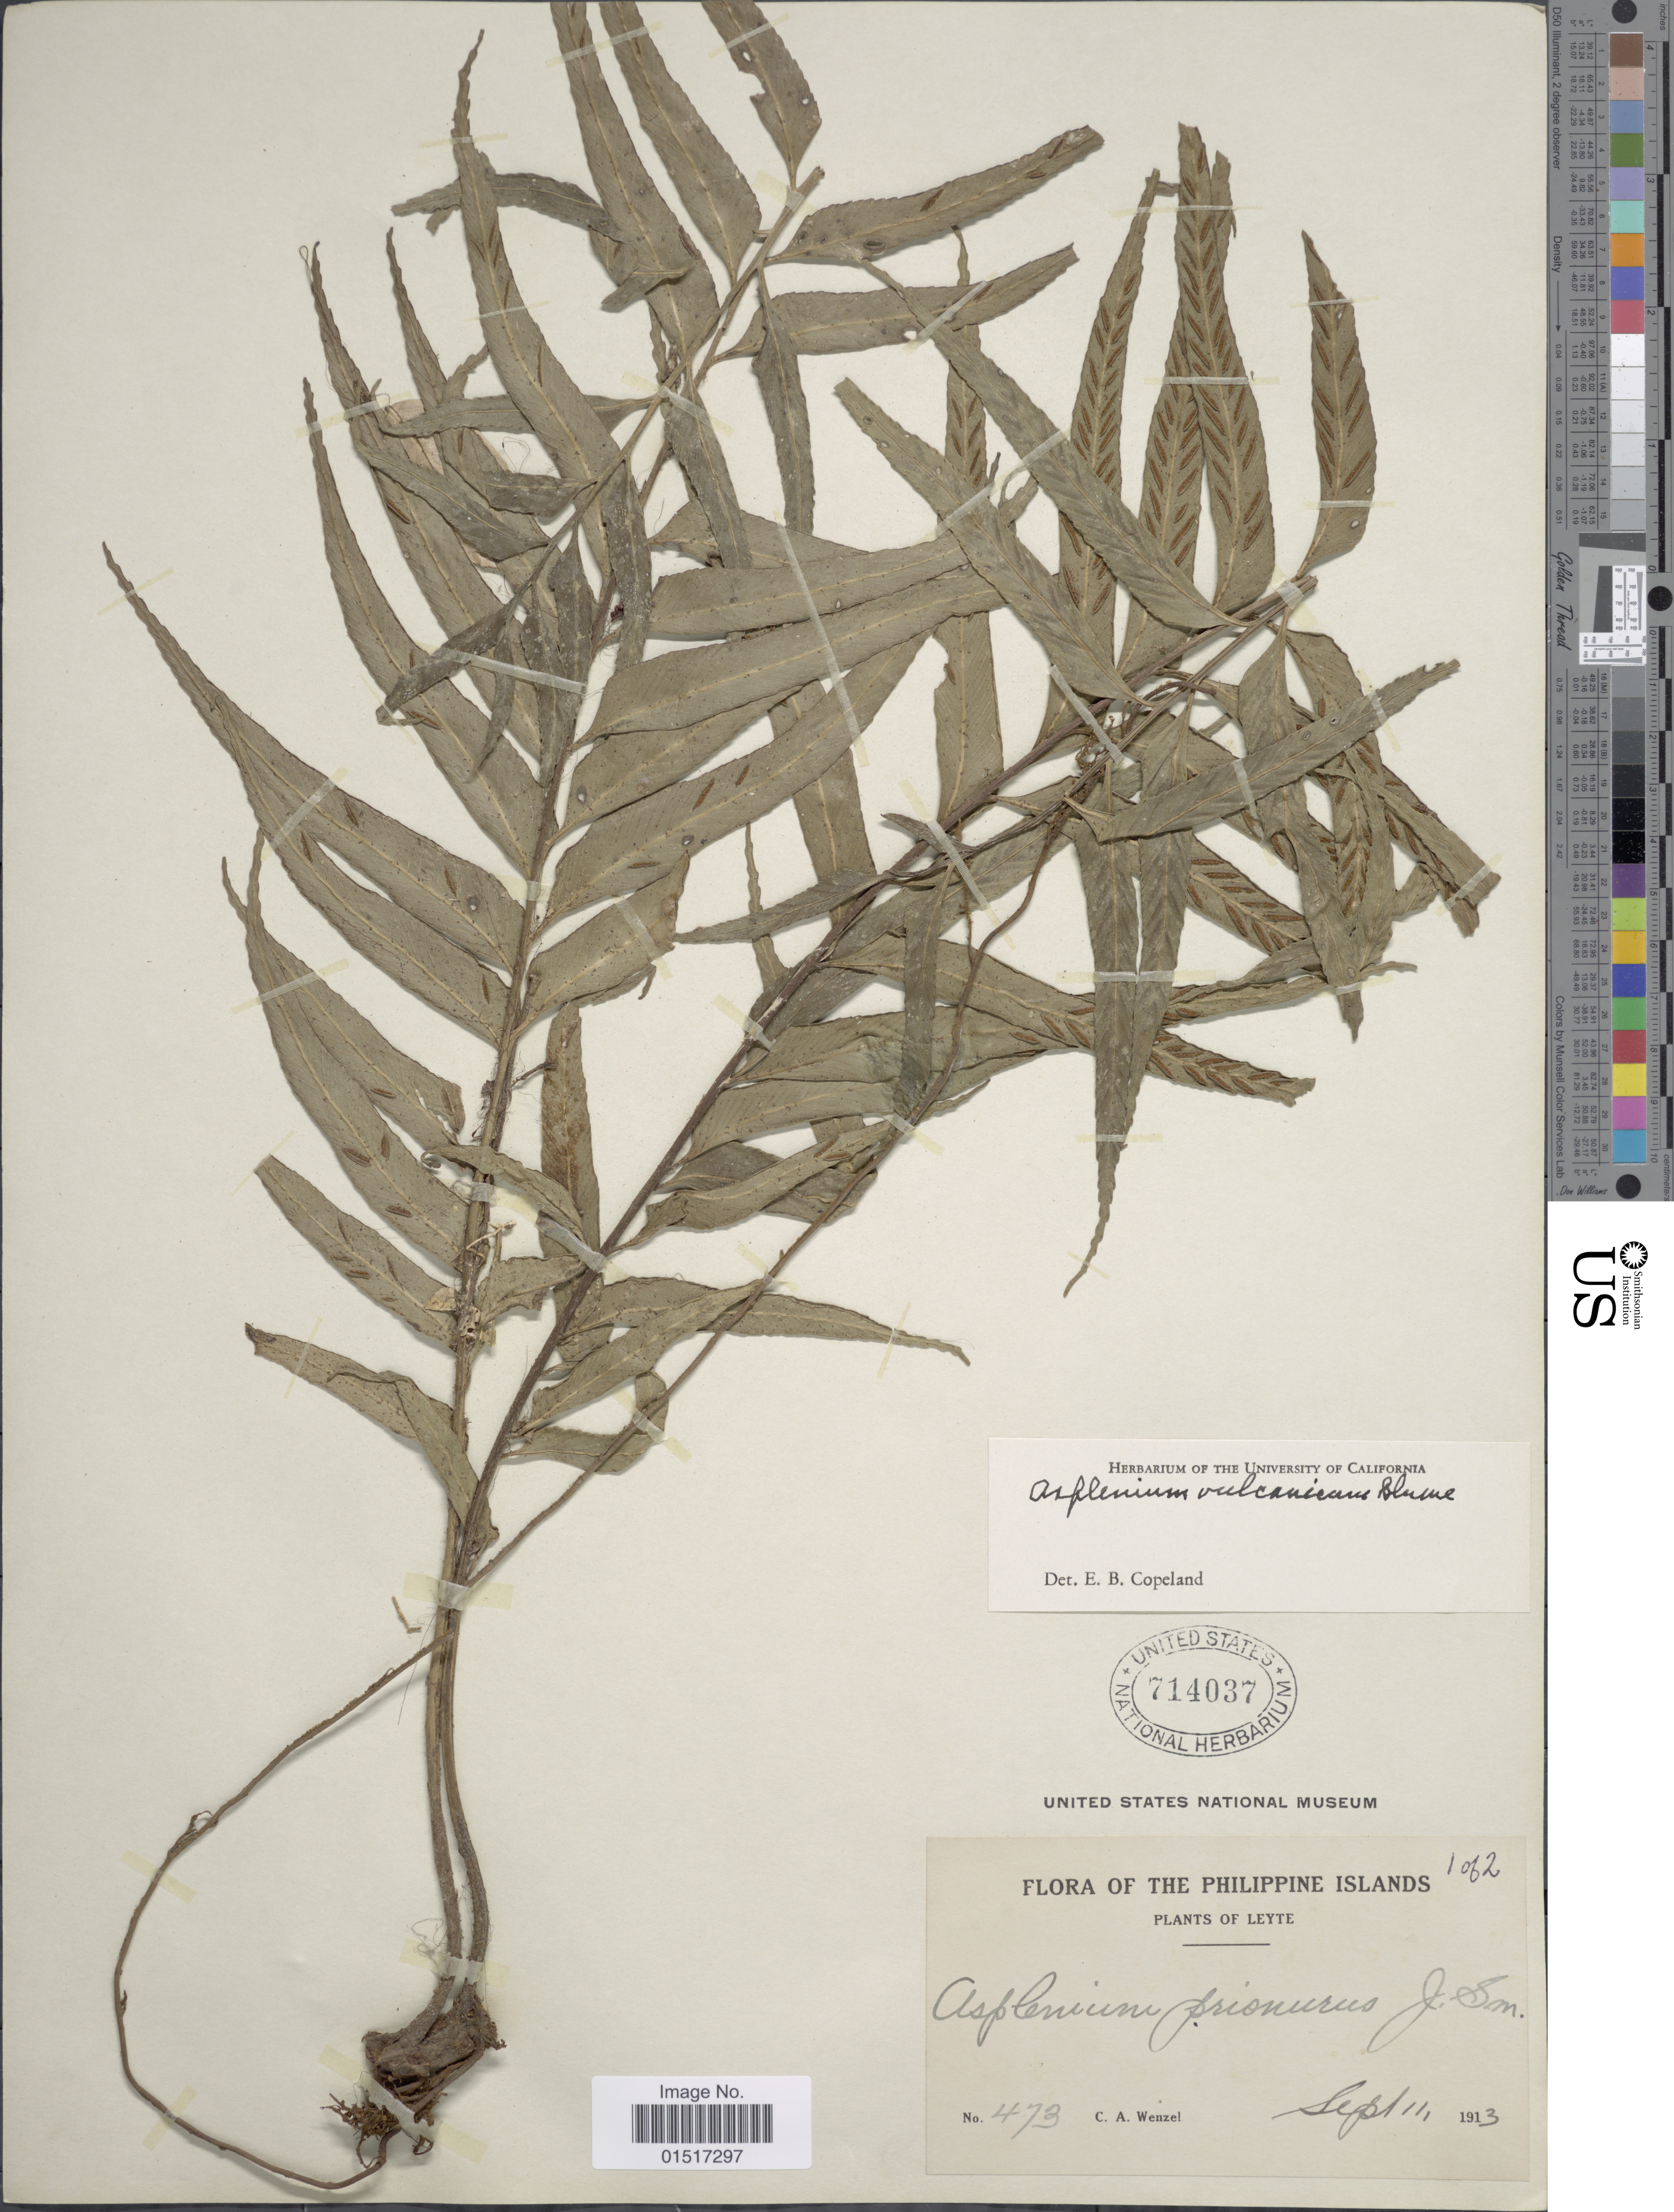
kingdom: Plantae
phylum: Tracheophyta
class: Polypodiopsida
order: Polypodiales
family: Aspleniaceae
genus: Asplenium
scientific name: Asplenium vulcanicum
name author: Blume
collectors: C. Wenzel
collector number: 473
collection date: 1913-09-11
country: Philippines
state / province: Eastern Visayas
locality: Leyte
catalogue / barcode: US 714037